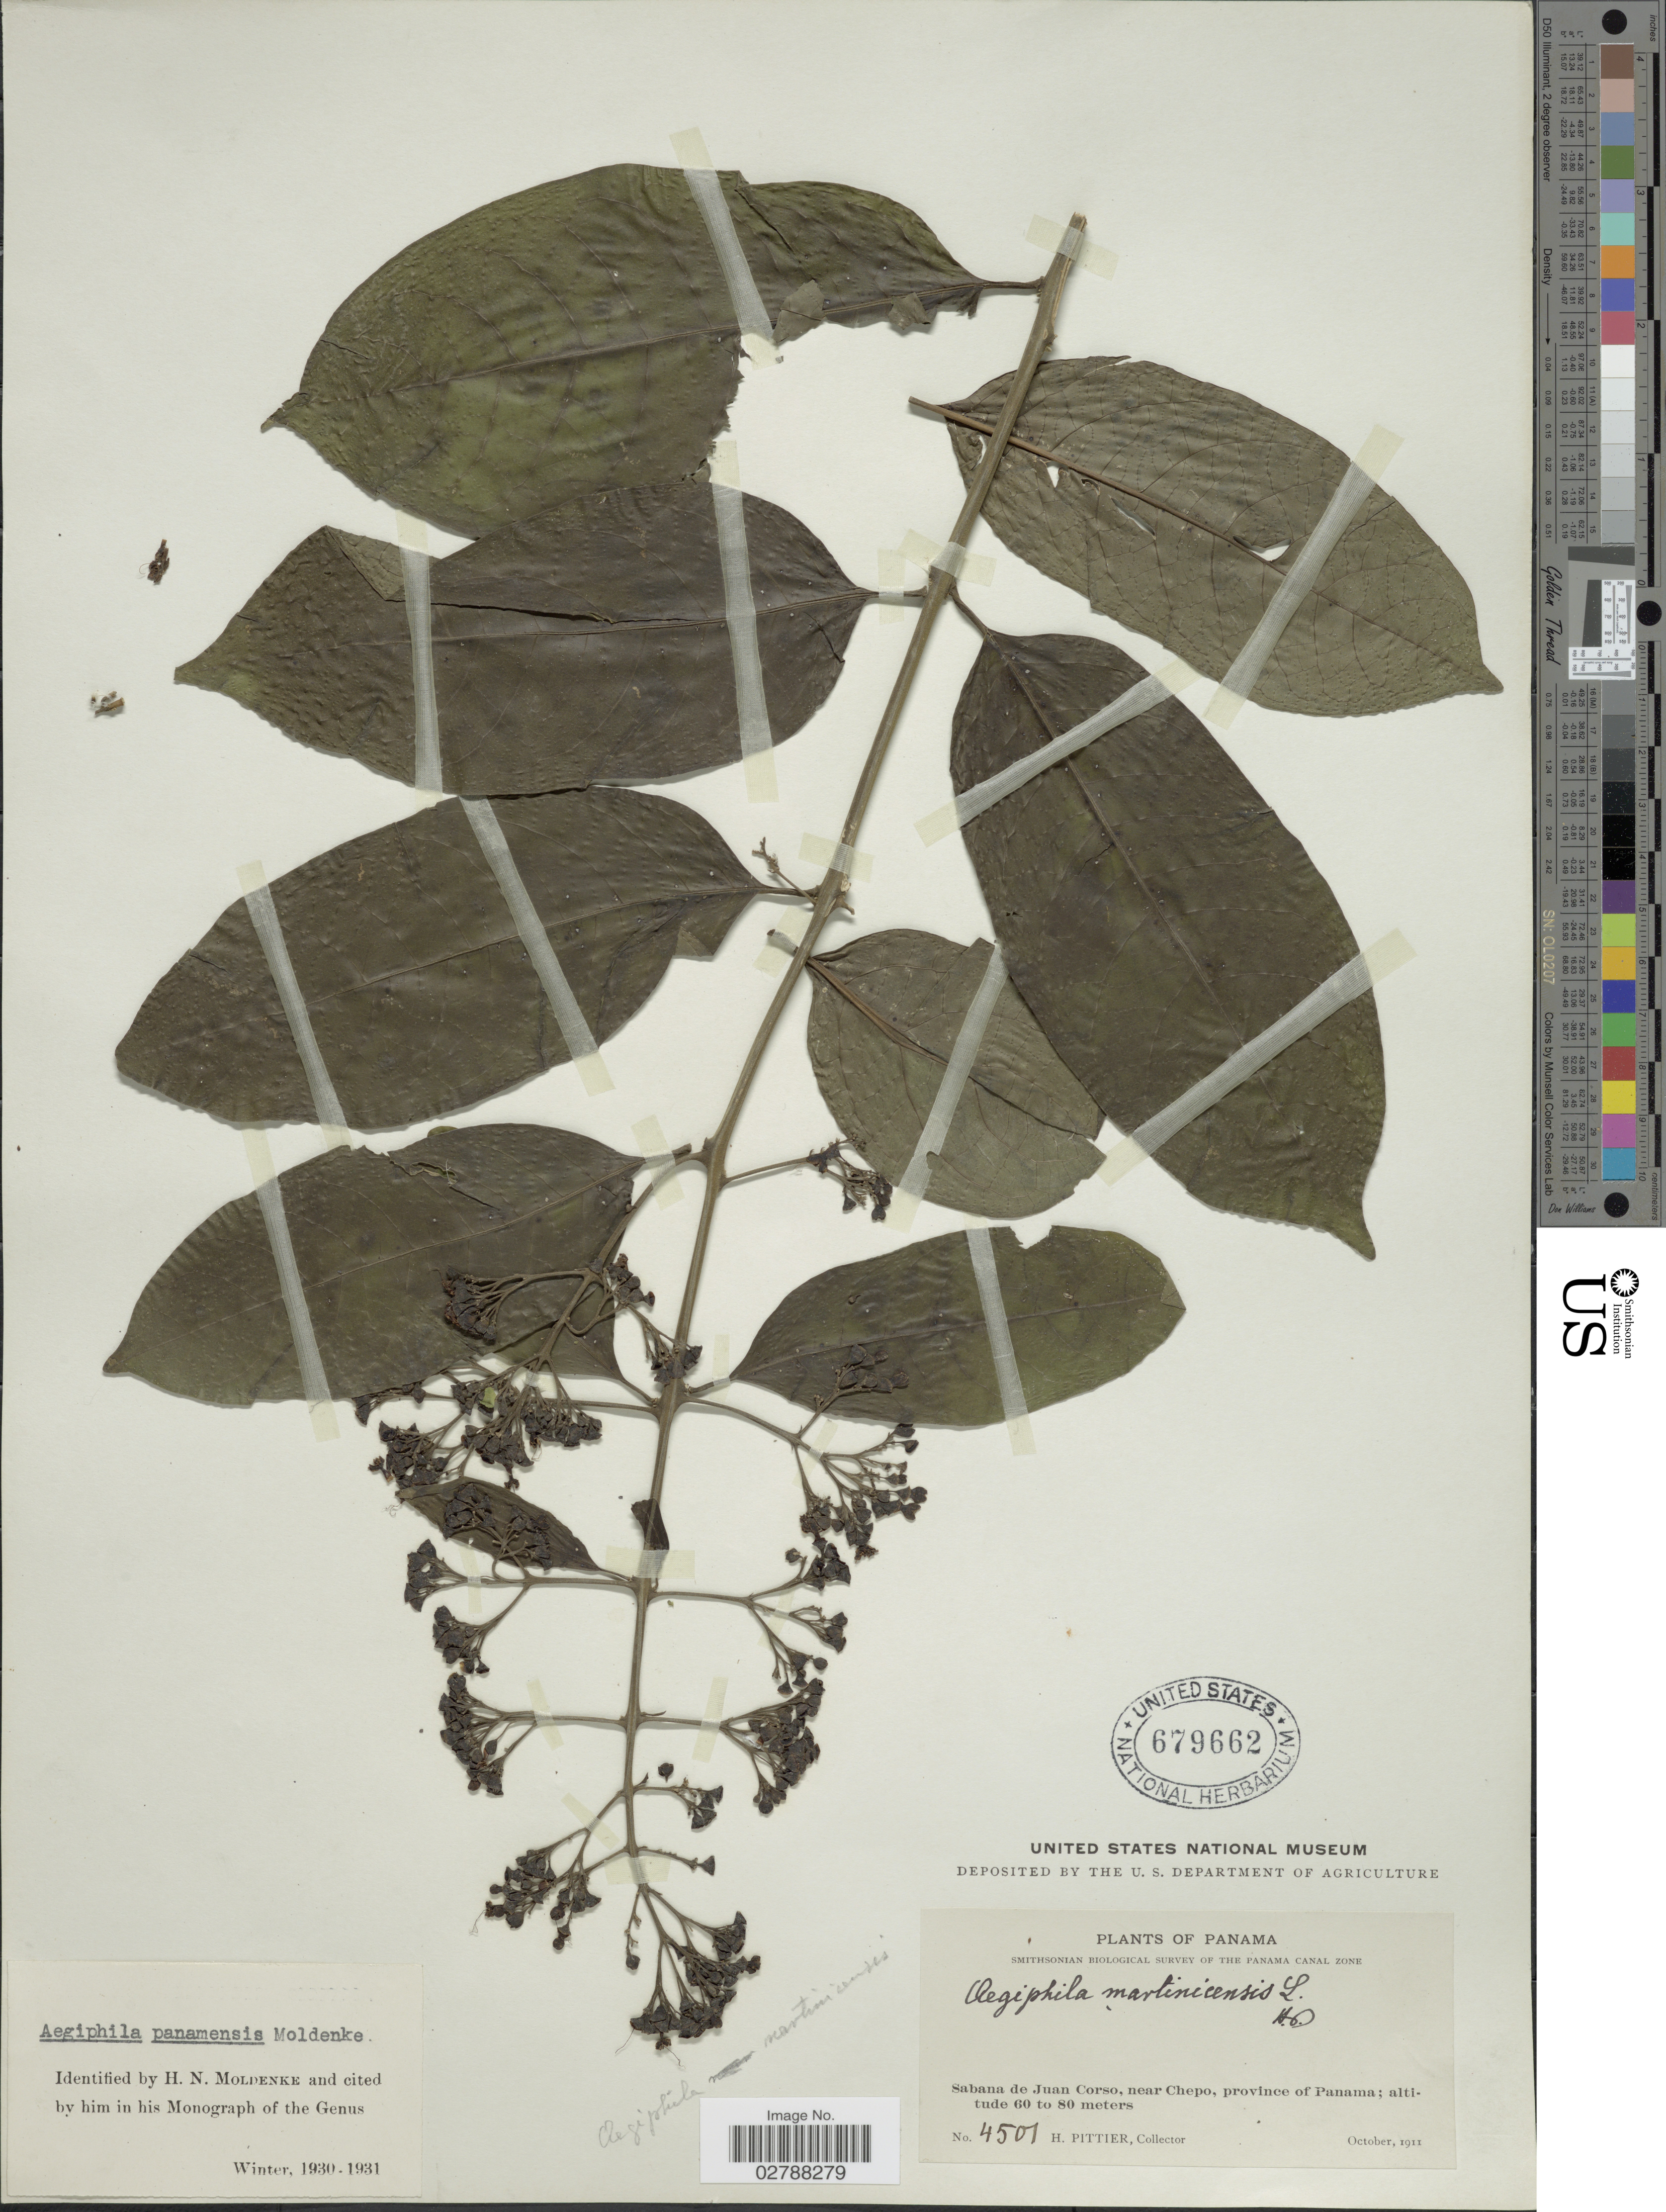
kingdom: Plantae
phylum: Tracheophyta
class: Magnoliopsida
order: Lamiales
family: Lamiaceae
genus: Aegiphila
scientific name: Aegiphila panamensis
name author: Moldenke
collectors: H. F. Pittier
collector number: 4501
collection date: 1911-10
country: Panama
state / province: Panamá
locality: Sabana de Juan Corso, near Chepo, province of Panama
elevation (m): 60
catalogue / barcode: US 679662